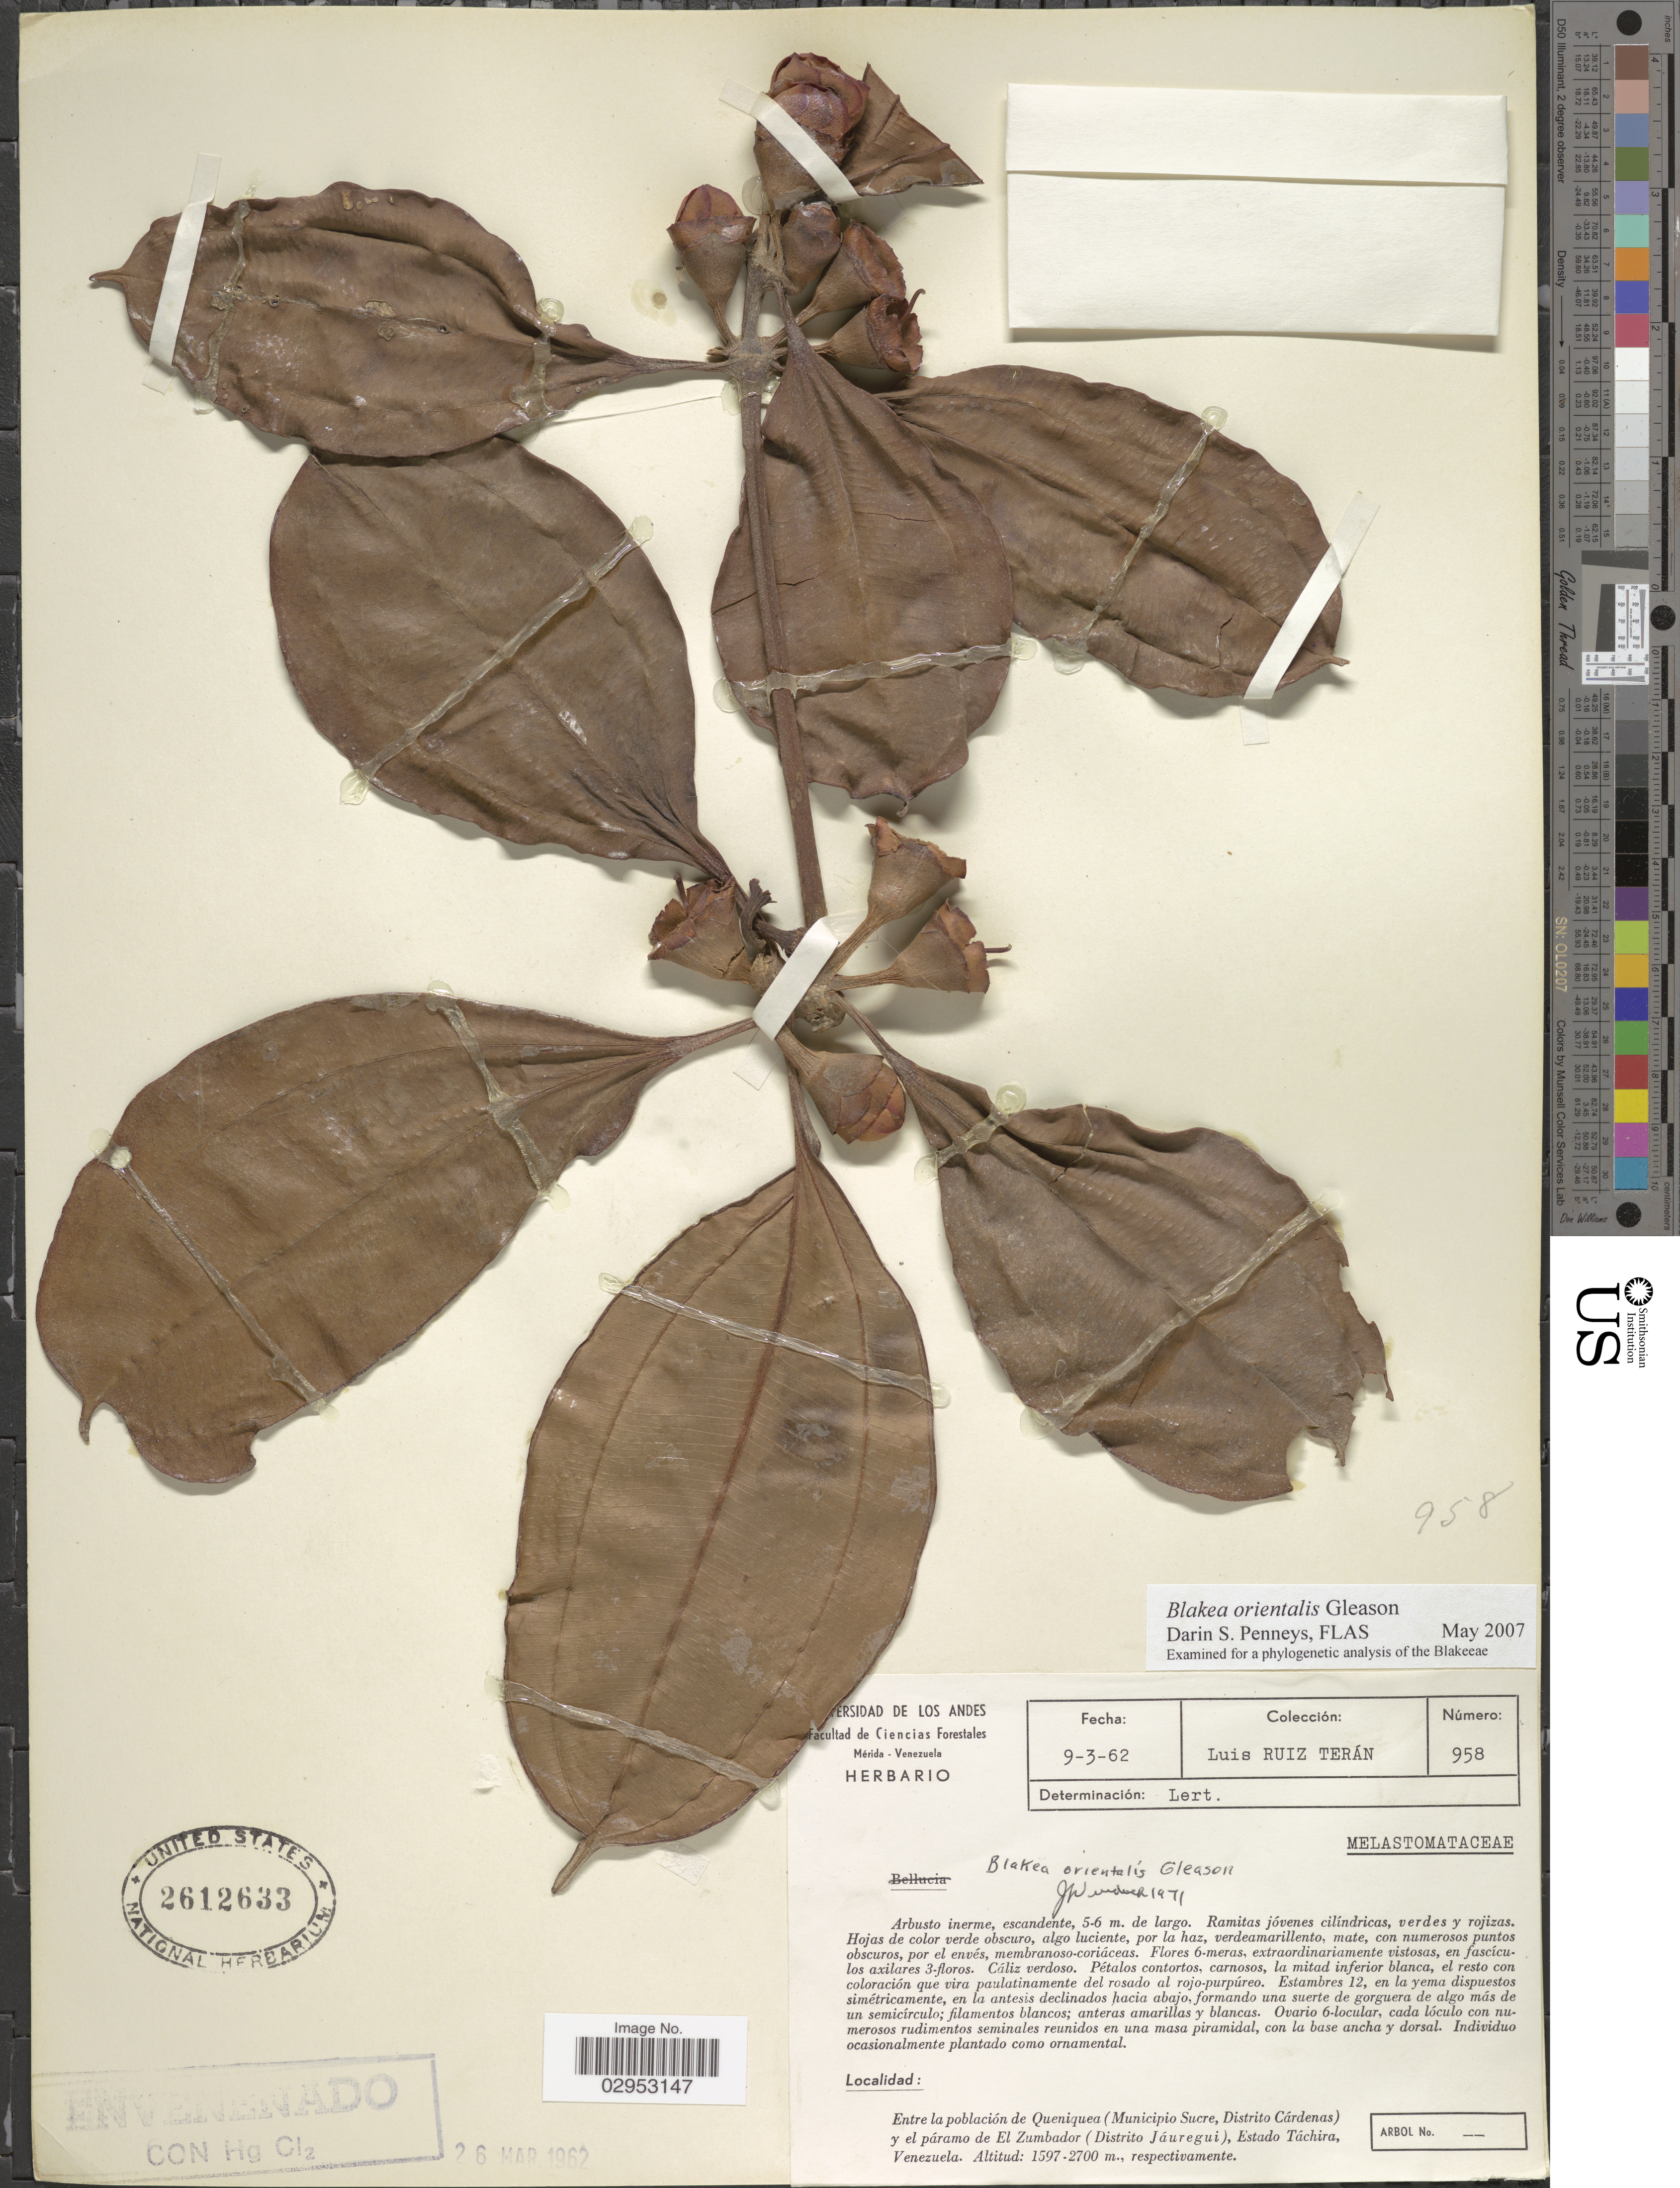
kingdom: Plantae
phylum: Tracheophyta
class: Magnoliopsida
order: Myrtales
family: Melastomataceae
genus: Blakea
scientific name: Blakea orientalis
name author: Gleason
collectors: L. Teran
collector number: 958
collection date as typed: Transcribed d/m/y: 9/3/62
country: Venezuela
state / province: Tachira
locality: Entre la población de Queniquea (Municipio Sucre, Distrito Cárdenas) y el páramo de El Zumbador (Distrito Jáuregui).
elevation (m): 1597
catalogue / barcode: US 2612633